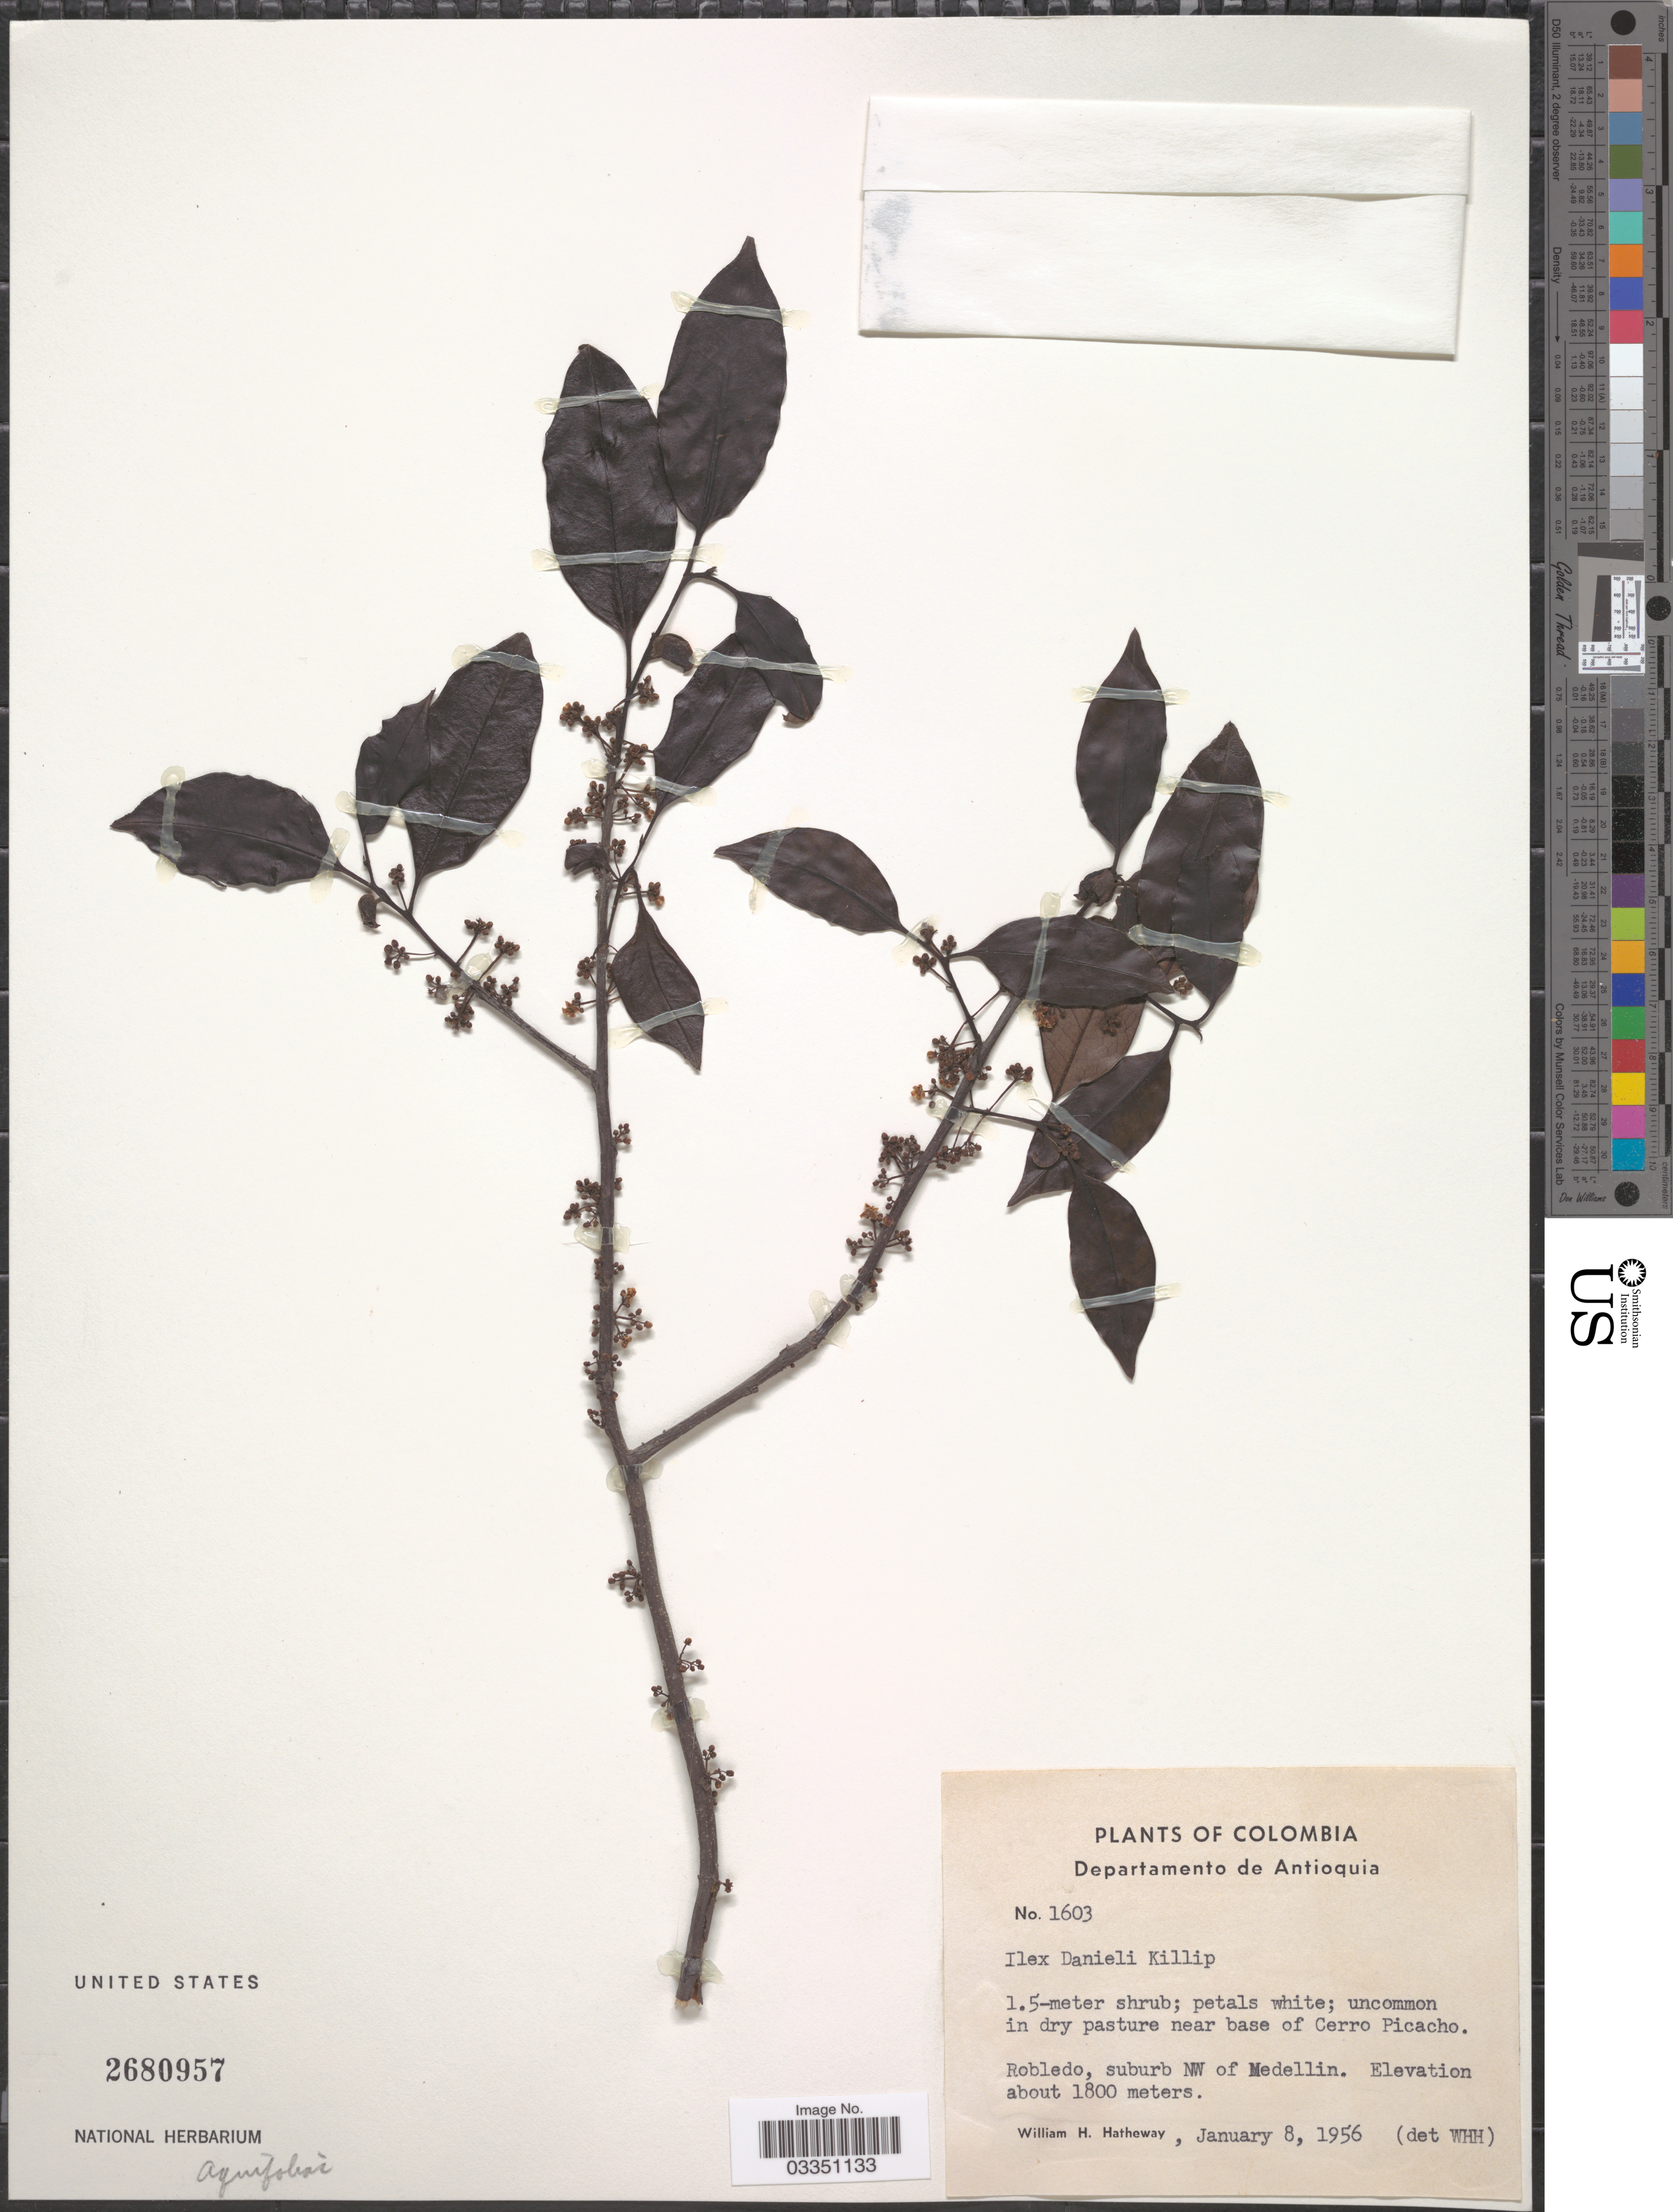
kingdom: Plantae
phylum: Tracheophyta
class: Magnoliopsida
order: Aquifoliales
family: Aquifoliaceae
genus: Ilex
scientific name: Ilex danielis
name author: Killip & Cuatrec.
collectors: W. H. Hatheway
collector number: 1603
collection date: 1956-01-08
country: Colombia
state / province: Antioquia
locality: Departamento de Antioquia. Near base of Cerro Picacho. Robledo, suburb NW of Medellin.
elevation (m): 1800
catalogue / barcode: US 2680957